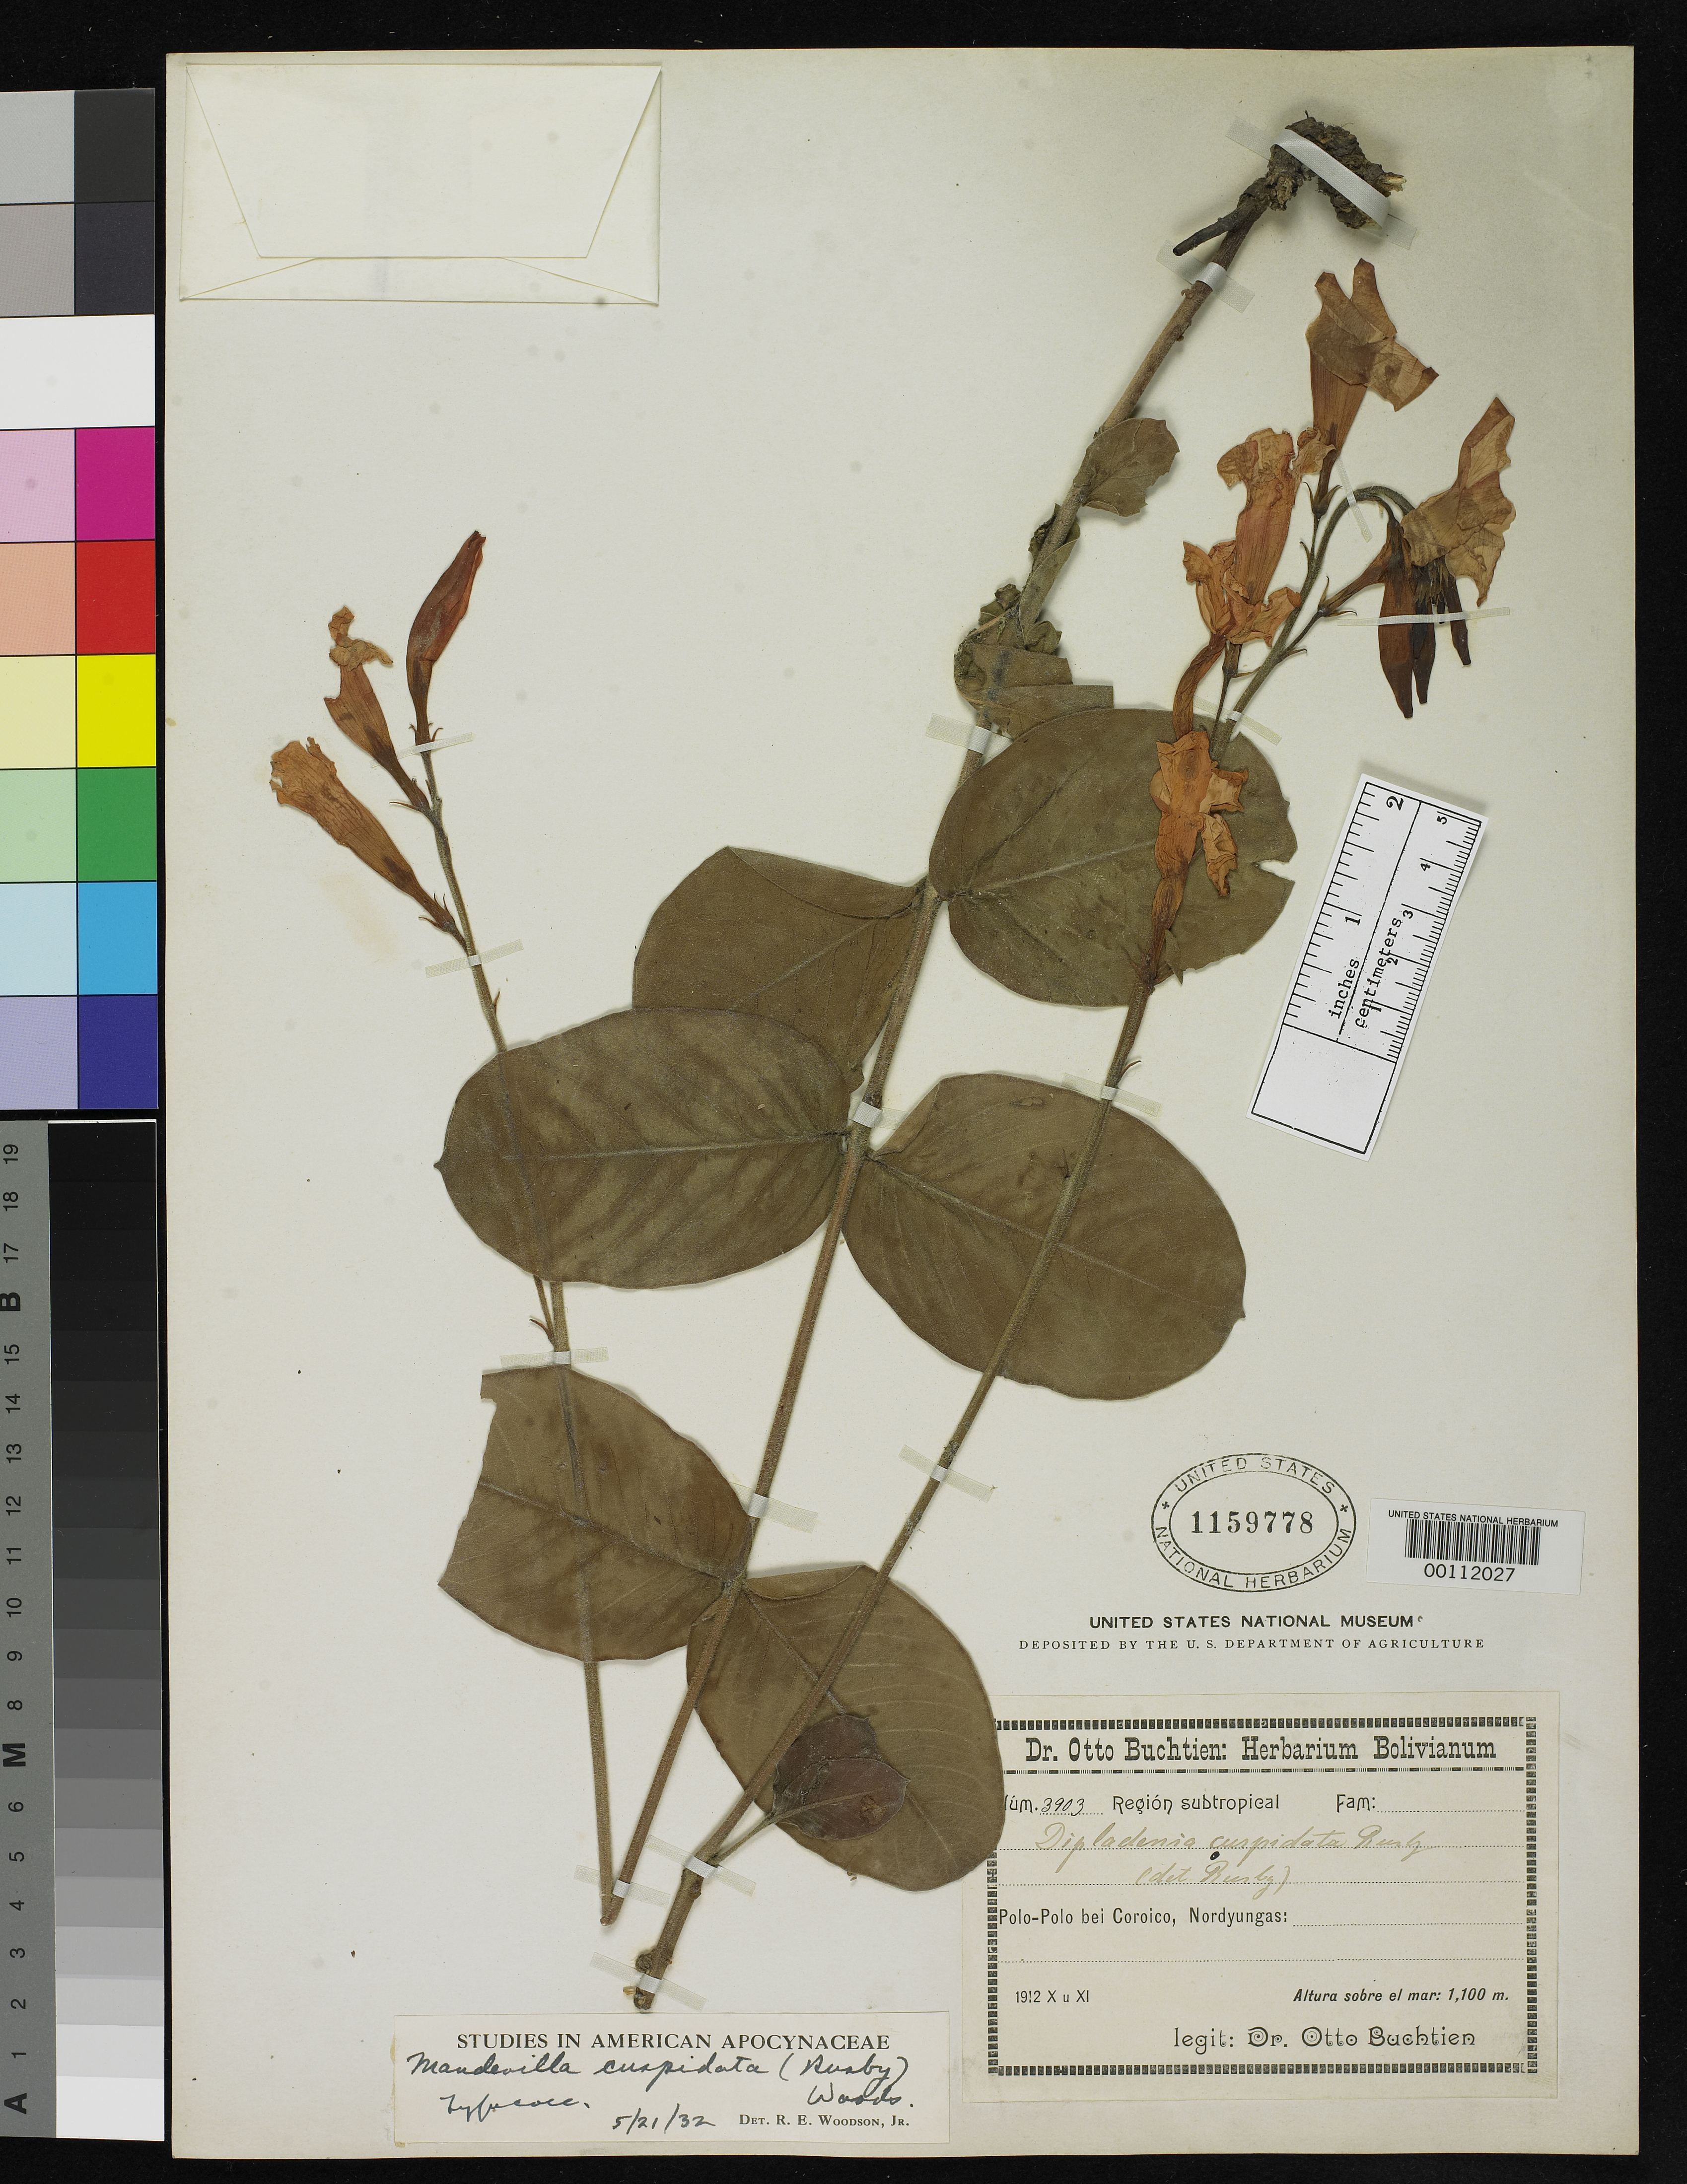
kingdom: Plantae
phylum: Tracheophyta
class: Magnoliopsida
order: Gentianales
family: Apocynaceae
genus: Dipladenia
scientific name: Dipladenia buchtienii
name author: Rusby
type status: Isotype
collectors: O. Buchtien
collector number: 3903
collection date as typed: Oct 1912 to -- Nov 1912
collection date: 1912-10/1912-11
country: Bolivia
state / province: La Paz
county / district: Nor Yungas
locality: Polo-Polo bei Coroico.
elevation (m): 1100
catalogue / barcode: US 1159778